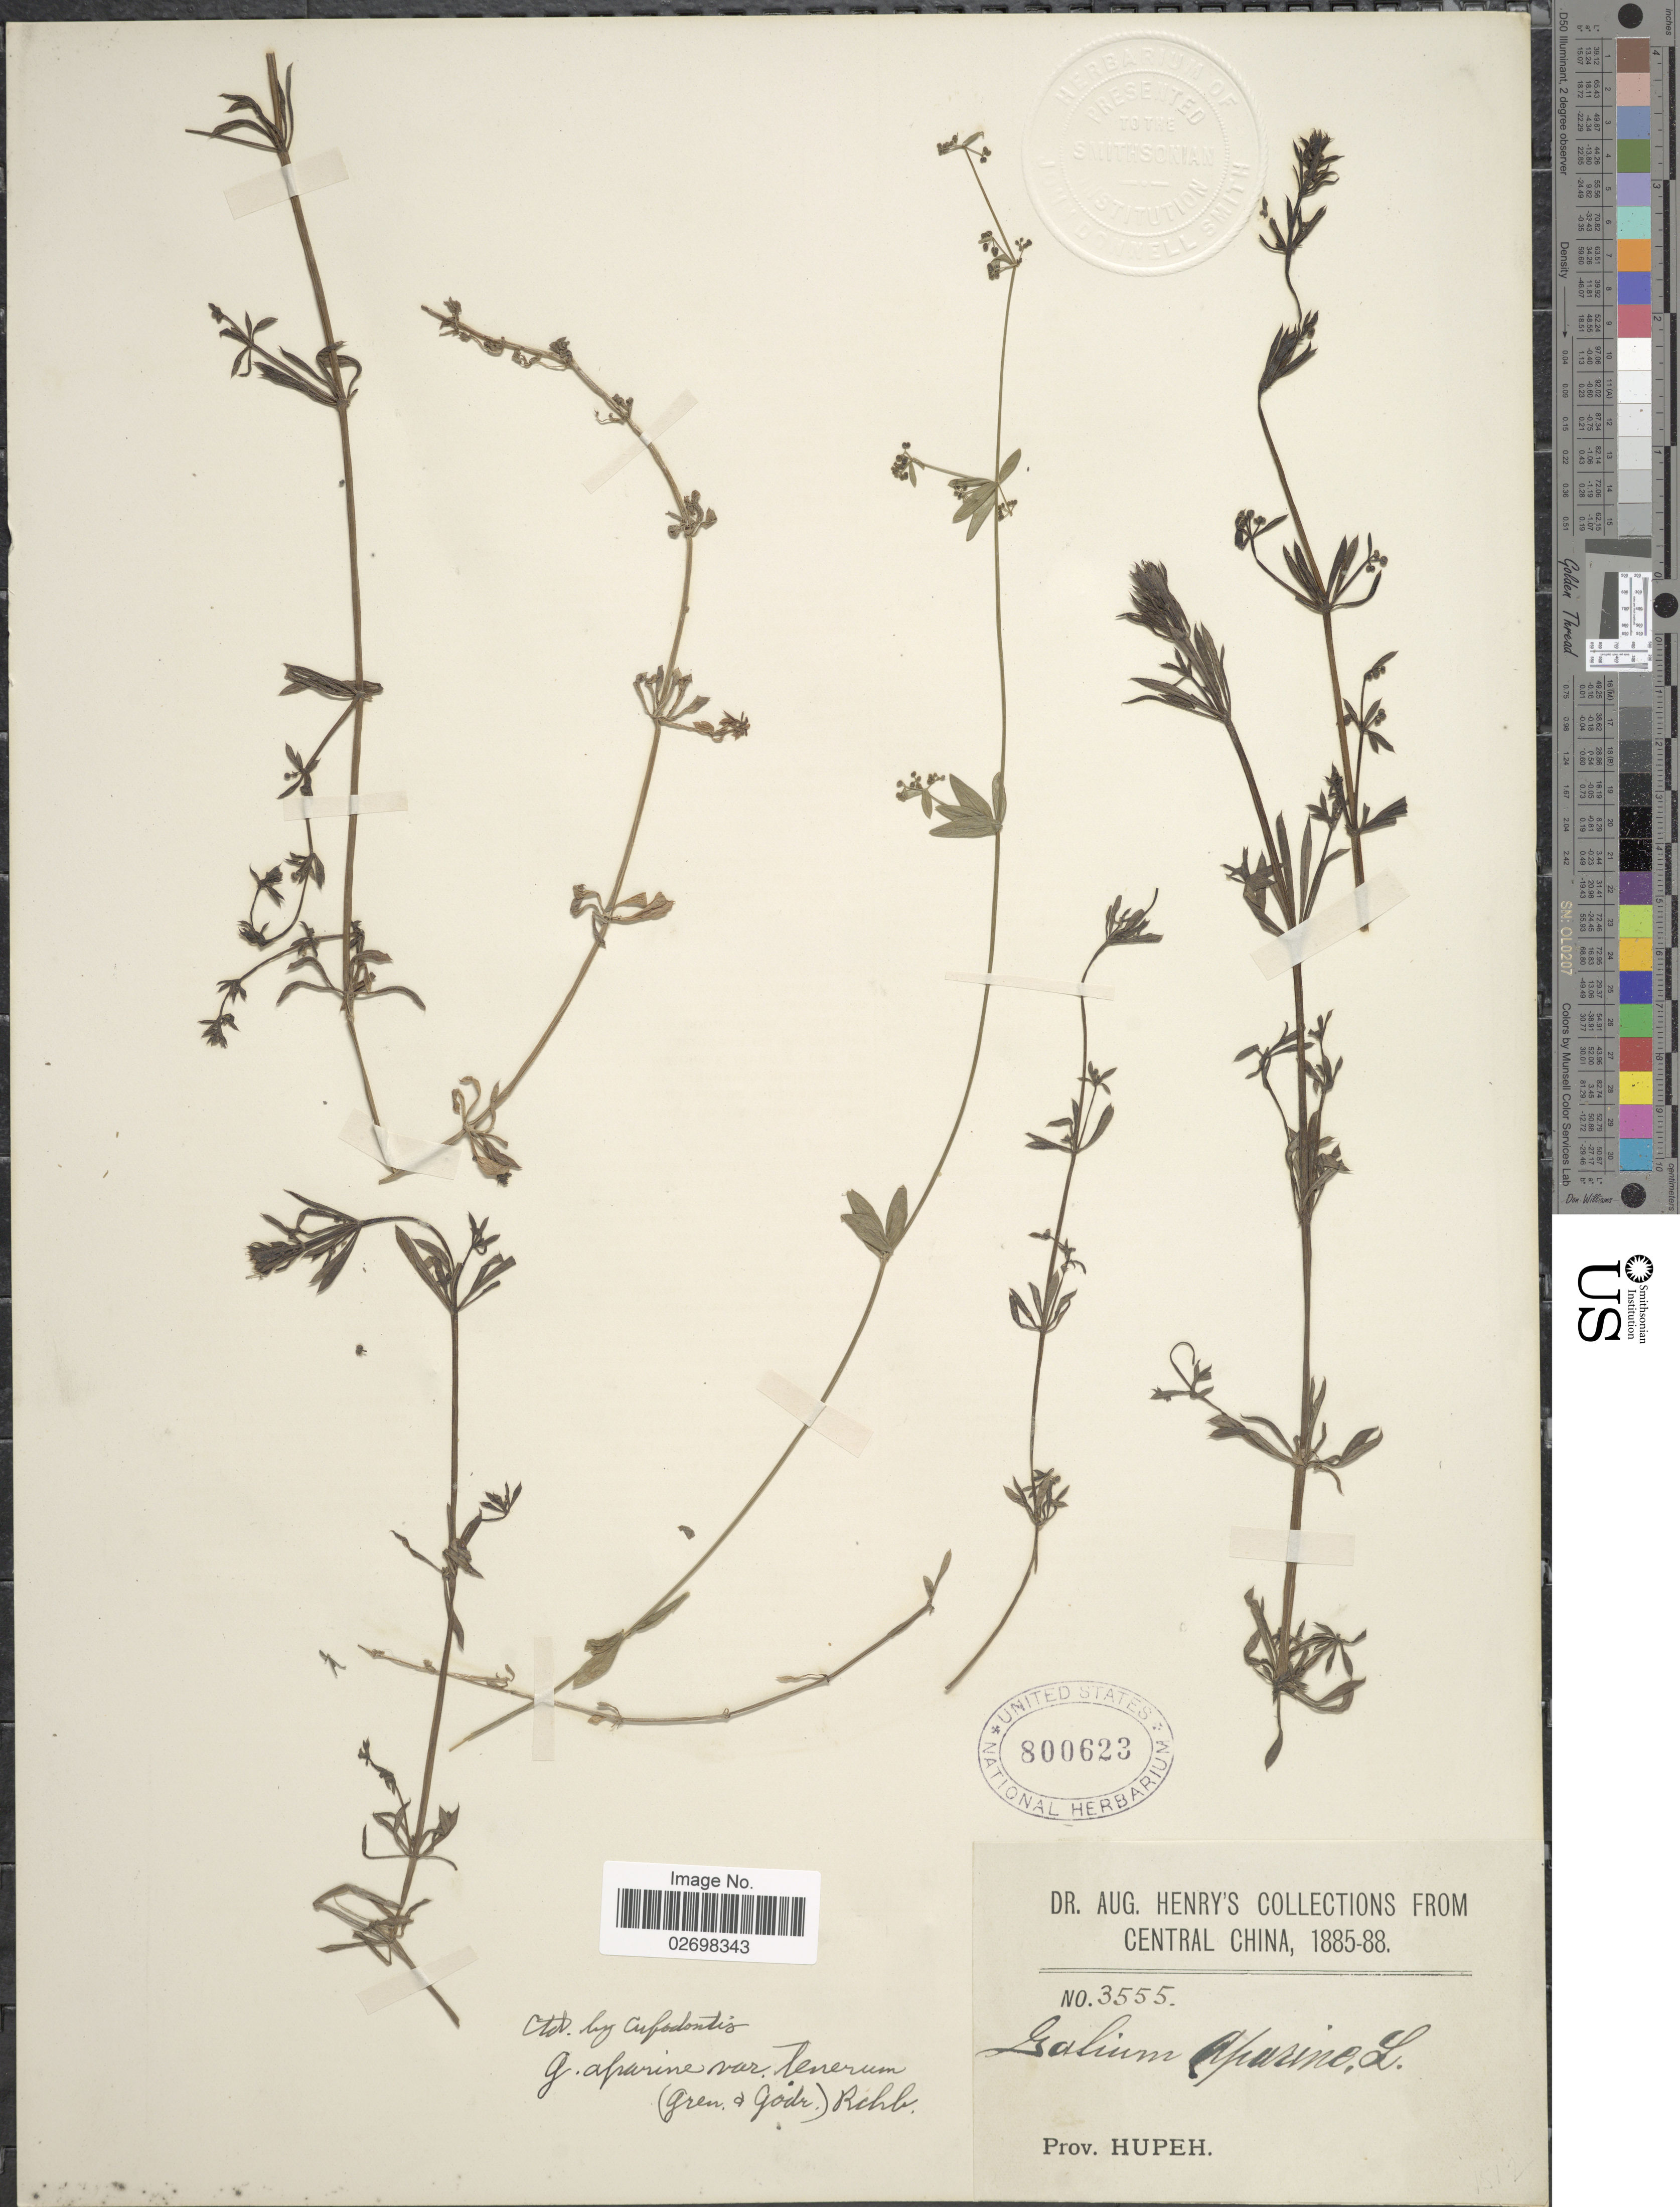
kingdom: Plantae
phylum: Tracheophyta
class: Magnoliopsida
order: Gentianales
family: Rubiaceae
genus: Galium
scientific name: Galium aparine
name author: L.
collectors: A. Henry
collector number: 3555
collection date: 1885/1888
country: China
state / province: Hubei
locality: Central China, Prov. Hupeh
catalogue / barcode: US 800623